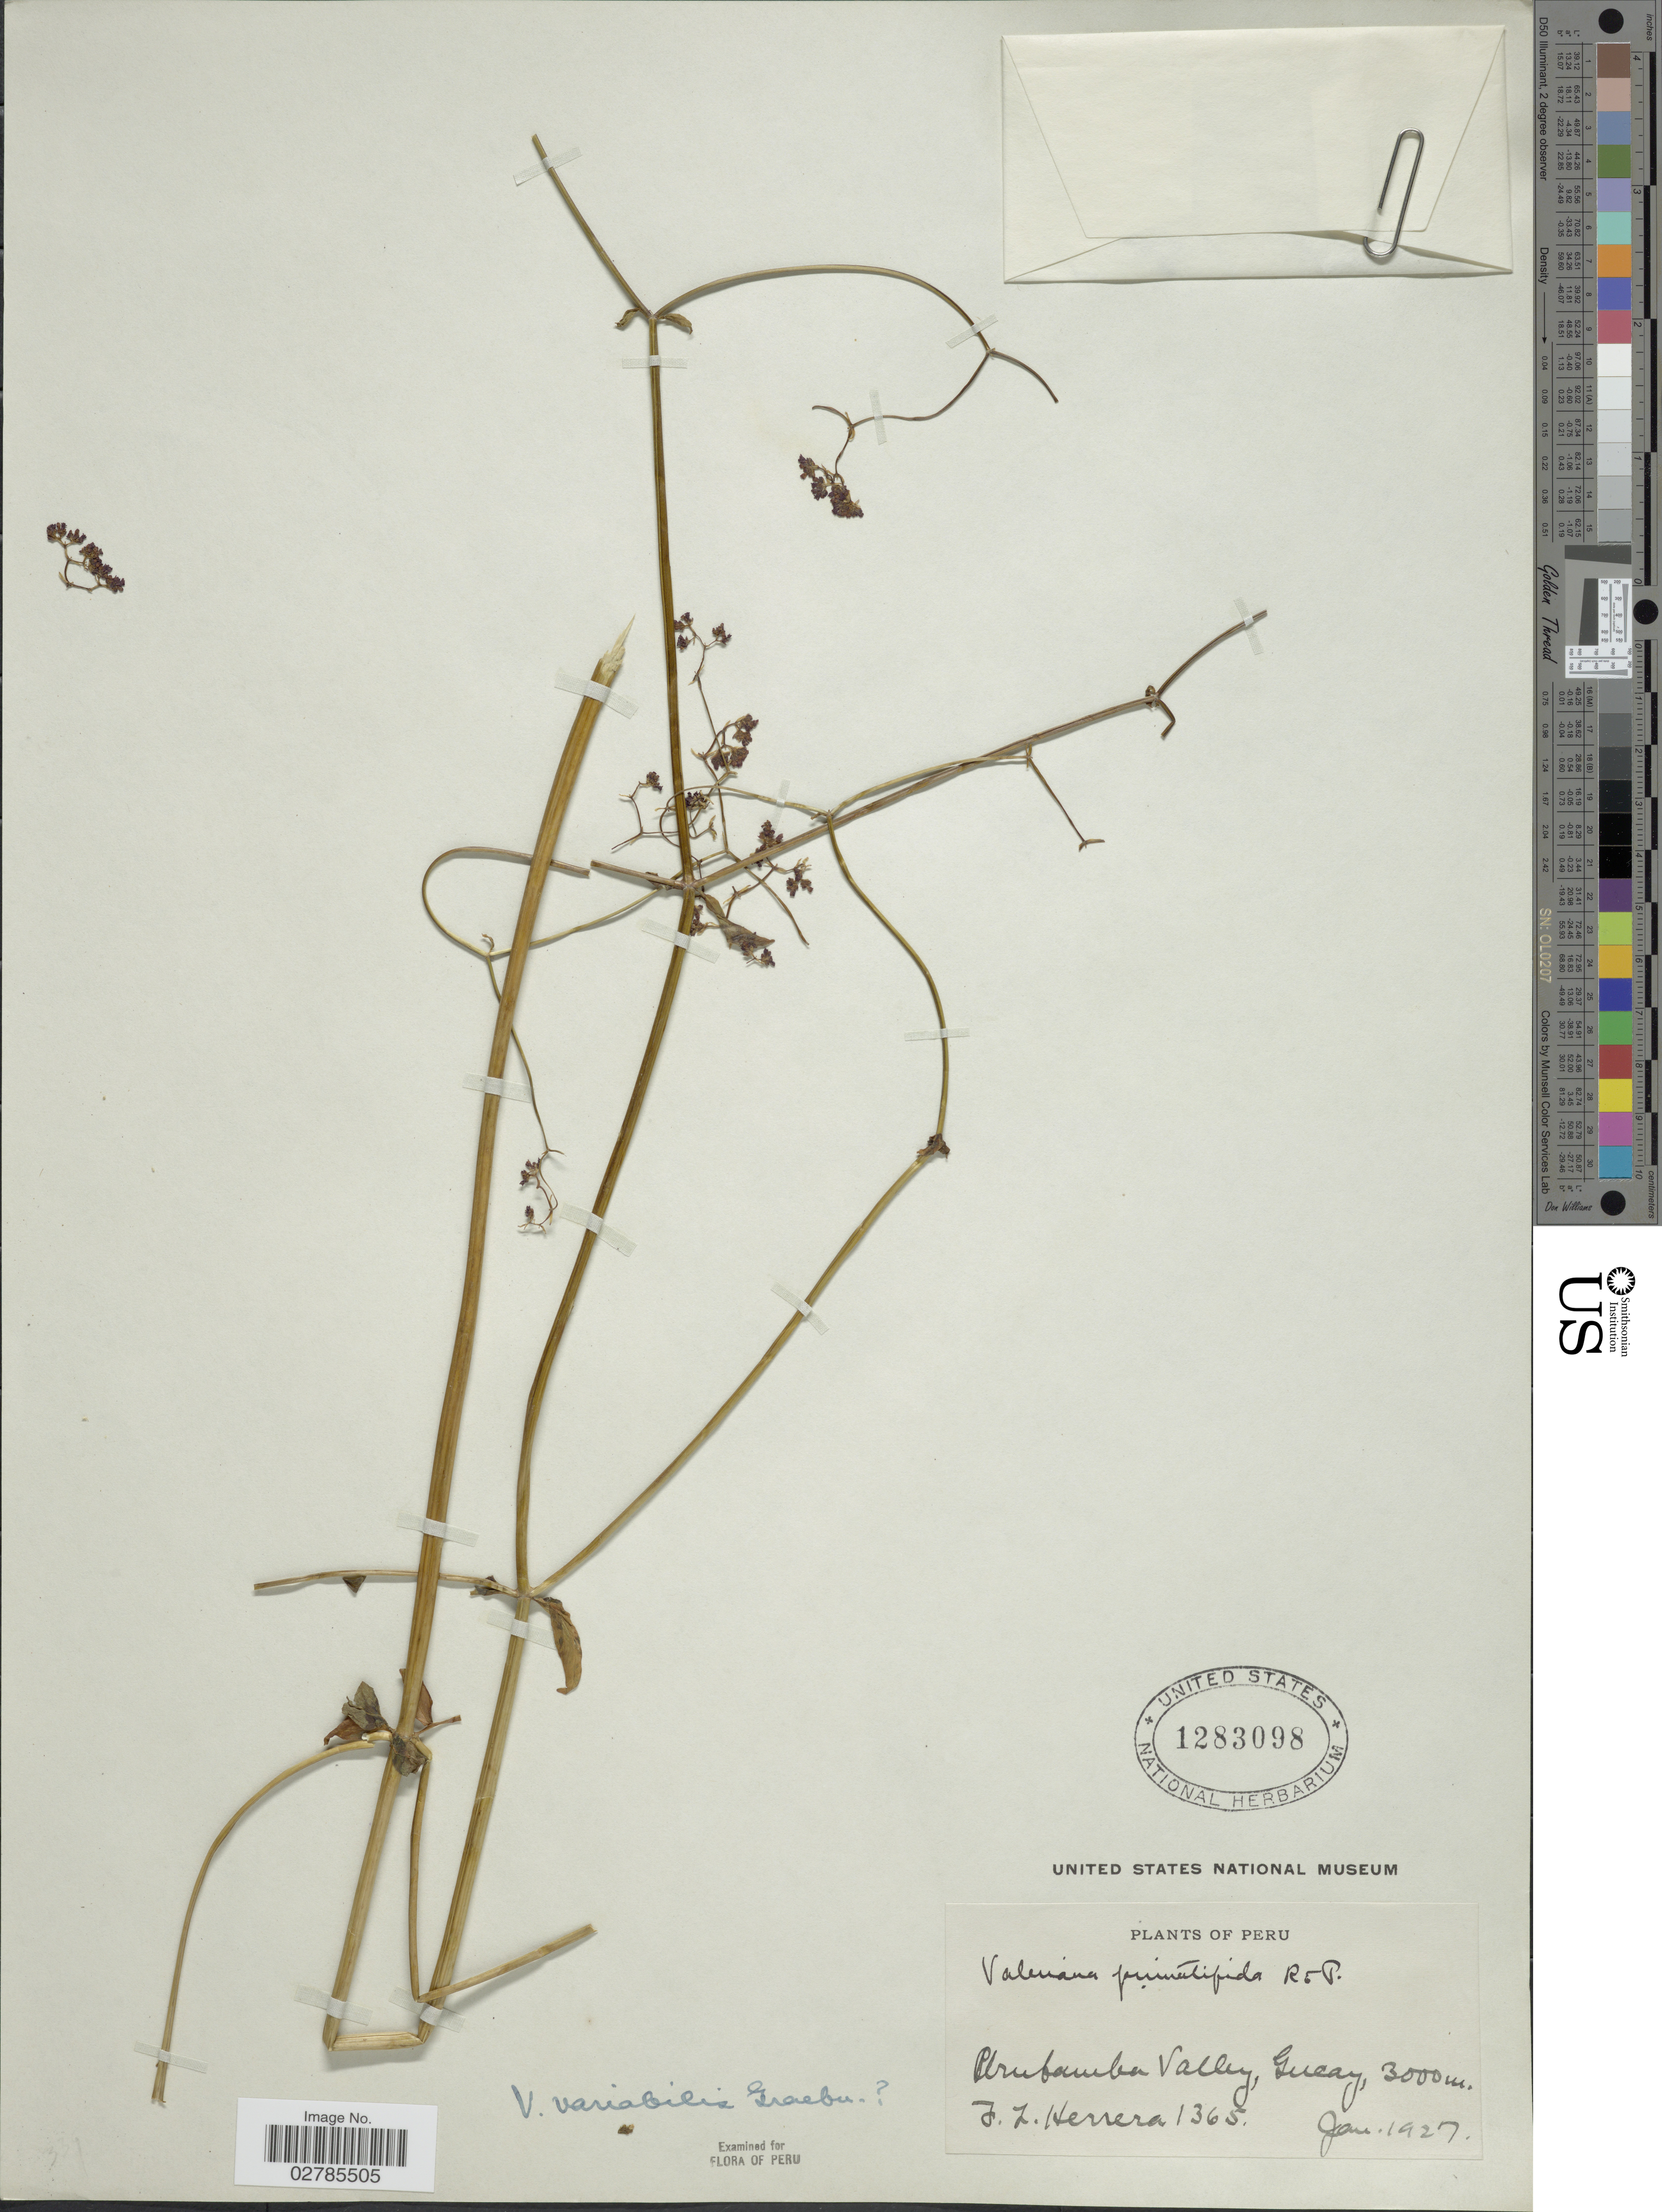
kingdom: Plantae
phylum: Tracheophyta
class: Magnoliopsida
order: Dipsacales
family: Caprifoliaceae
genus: Valeriana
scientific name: Valeriana variabilis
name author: Graebn.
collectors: J. L. Herrera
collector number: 1365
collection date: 1927-01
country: Peru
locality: Urubamba Valley, Gucay.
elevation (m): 3000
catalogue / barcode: US 1283098